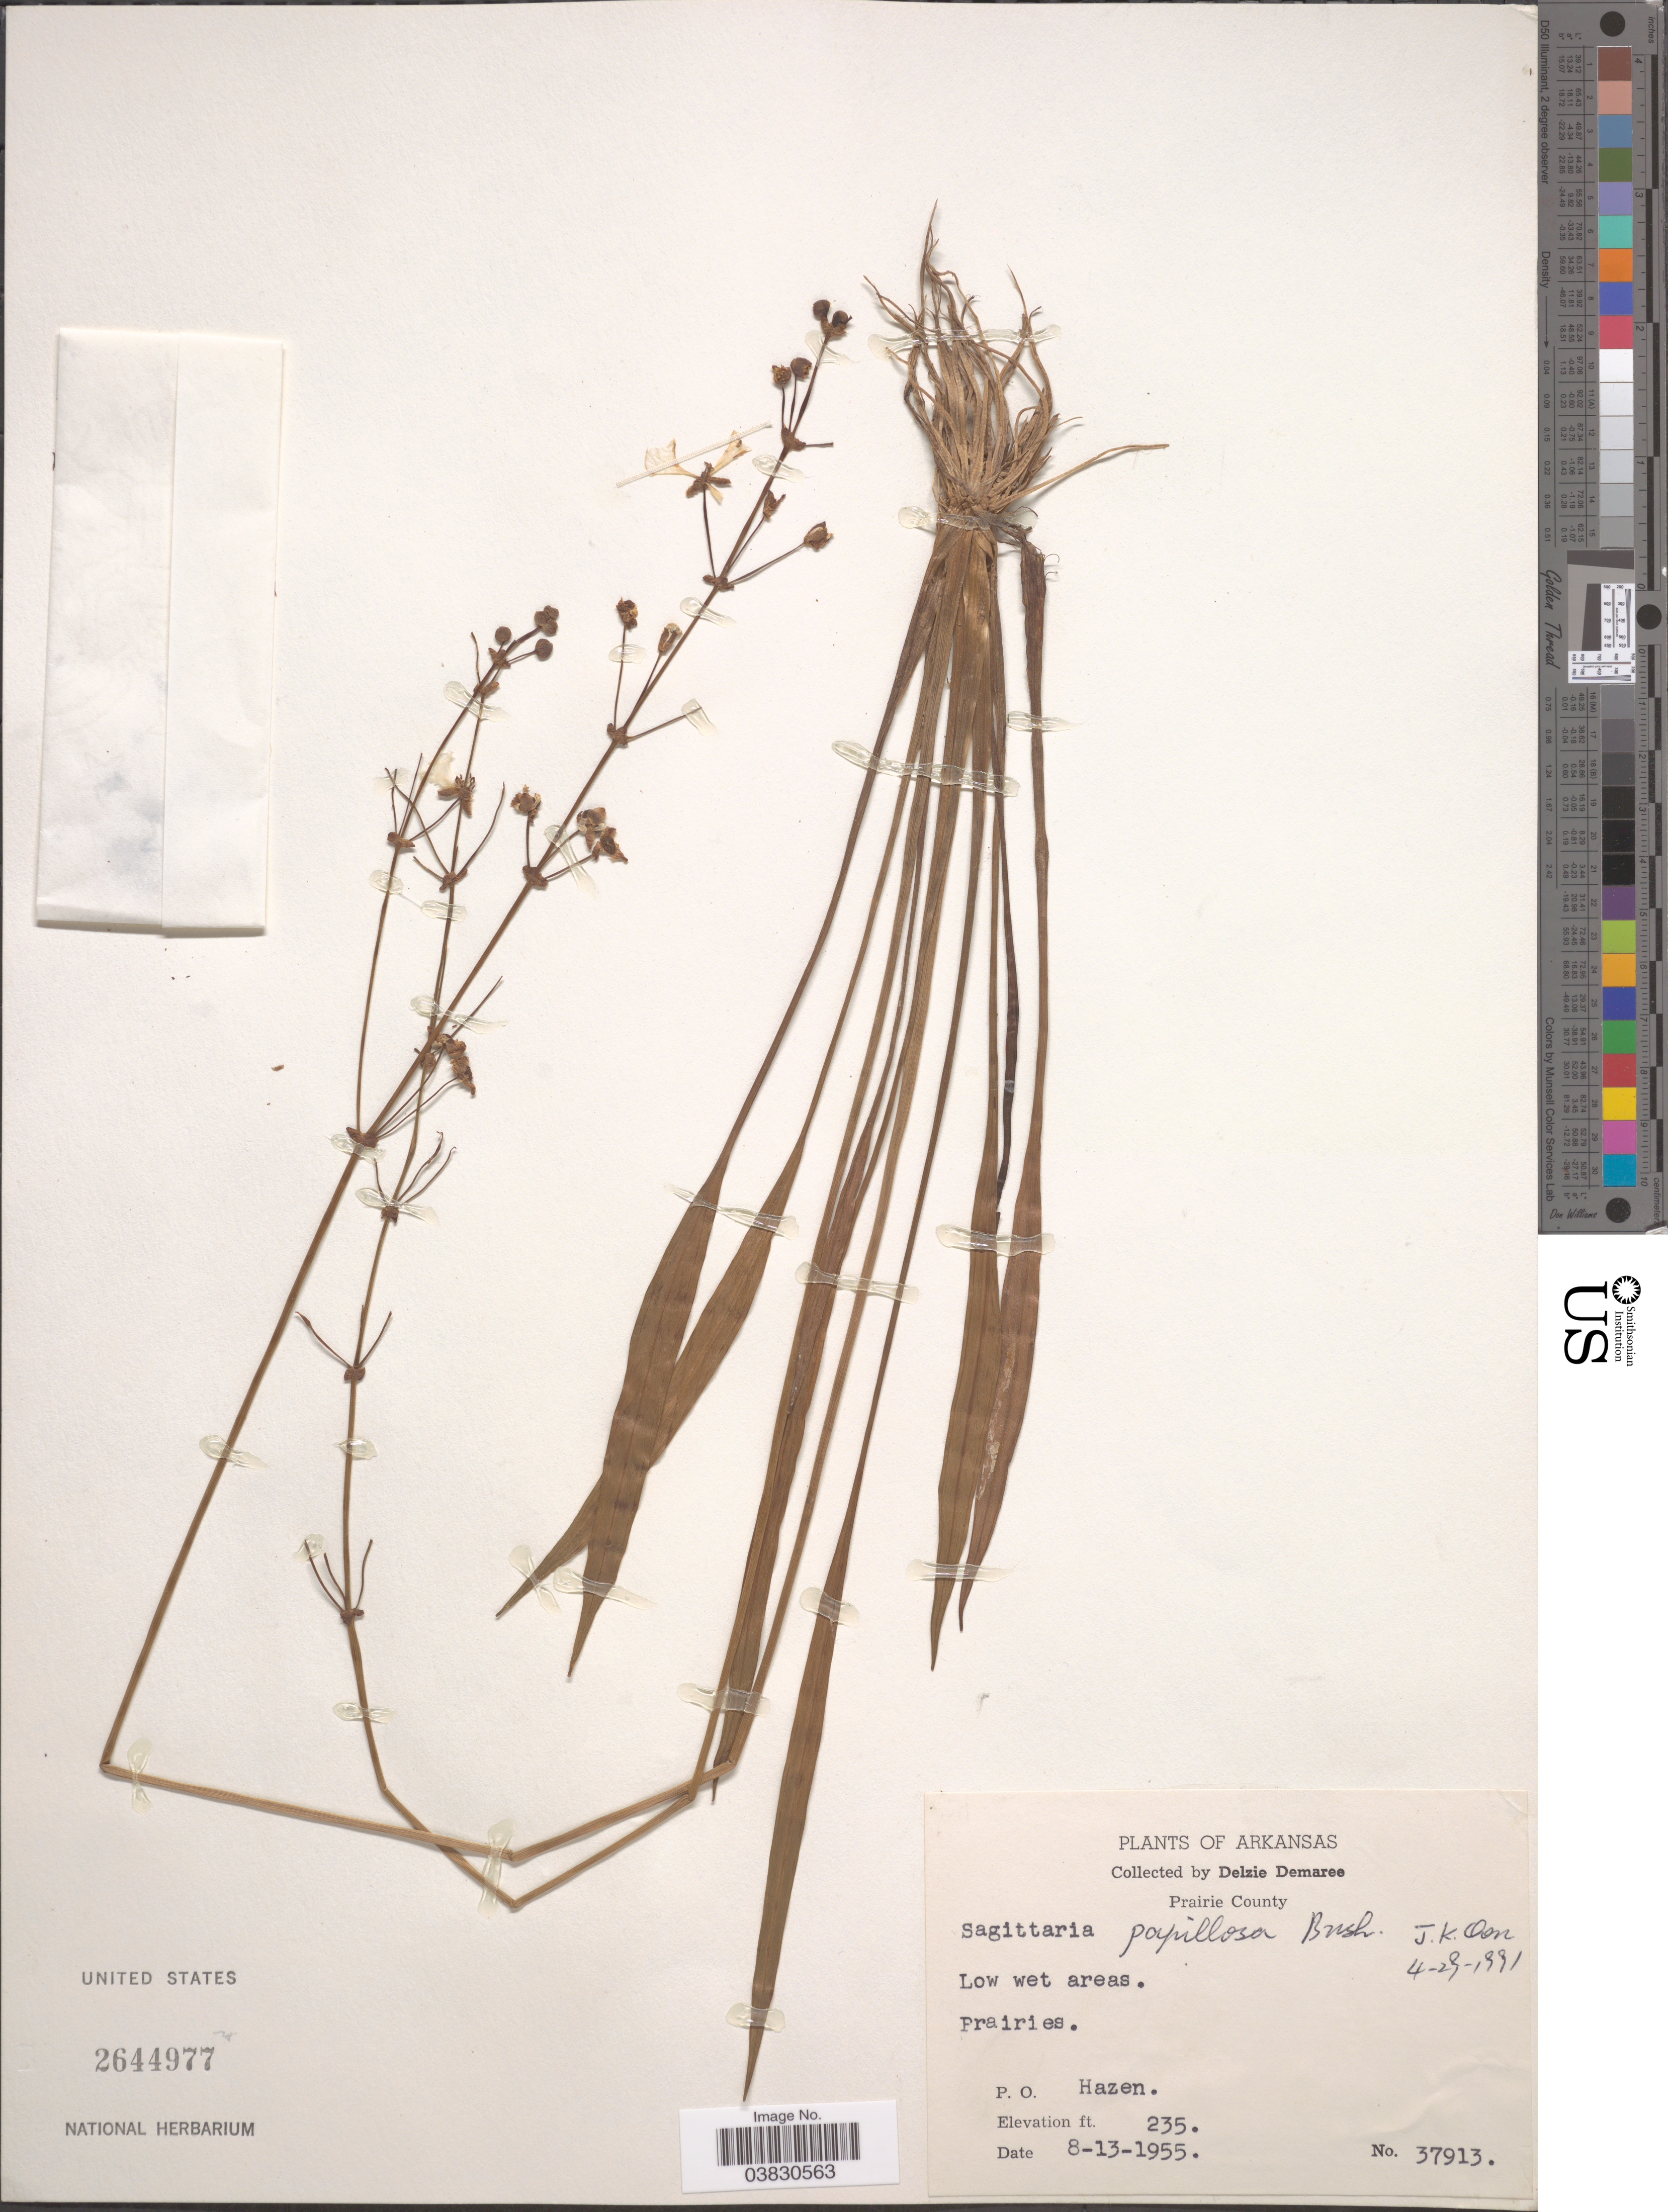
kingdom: Plantae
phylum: Tracheophyta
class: Liliopsida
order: Alismatales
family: Alismataceae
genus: Sagittaria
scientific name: Sagittaria papillosa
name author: Buchenau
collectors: D. Demaree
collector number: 37913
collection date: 1955-08-13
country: United States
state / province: Arkansas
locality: Prairie County. P. O. Hazen.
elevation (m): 72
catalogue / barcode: US 2644977